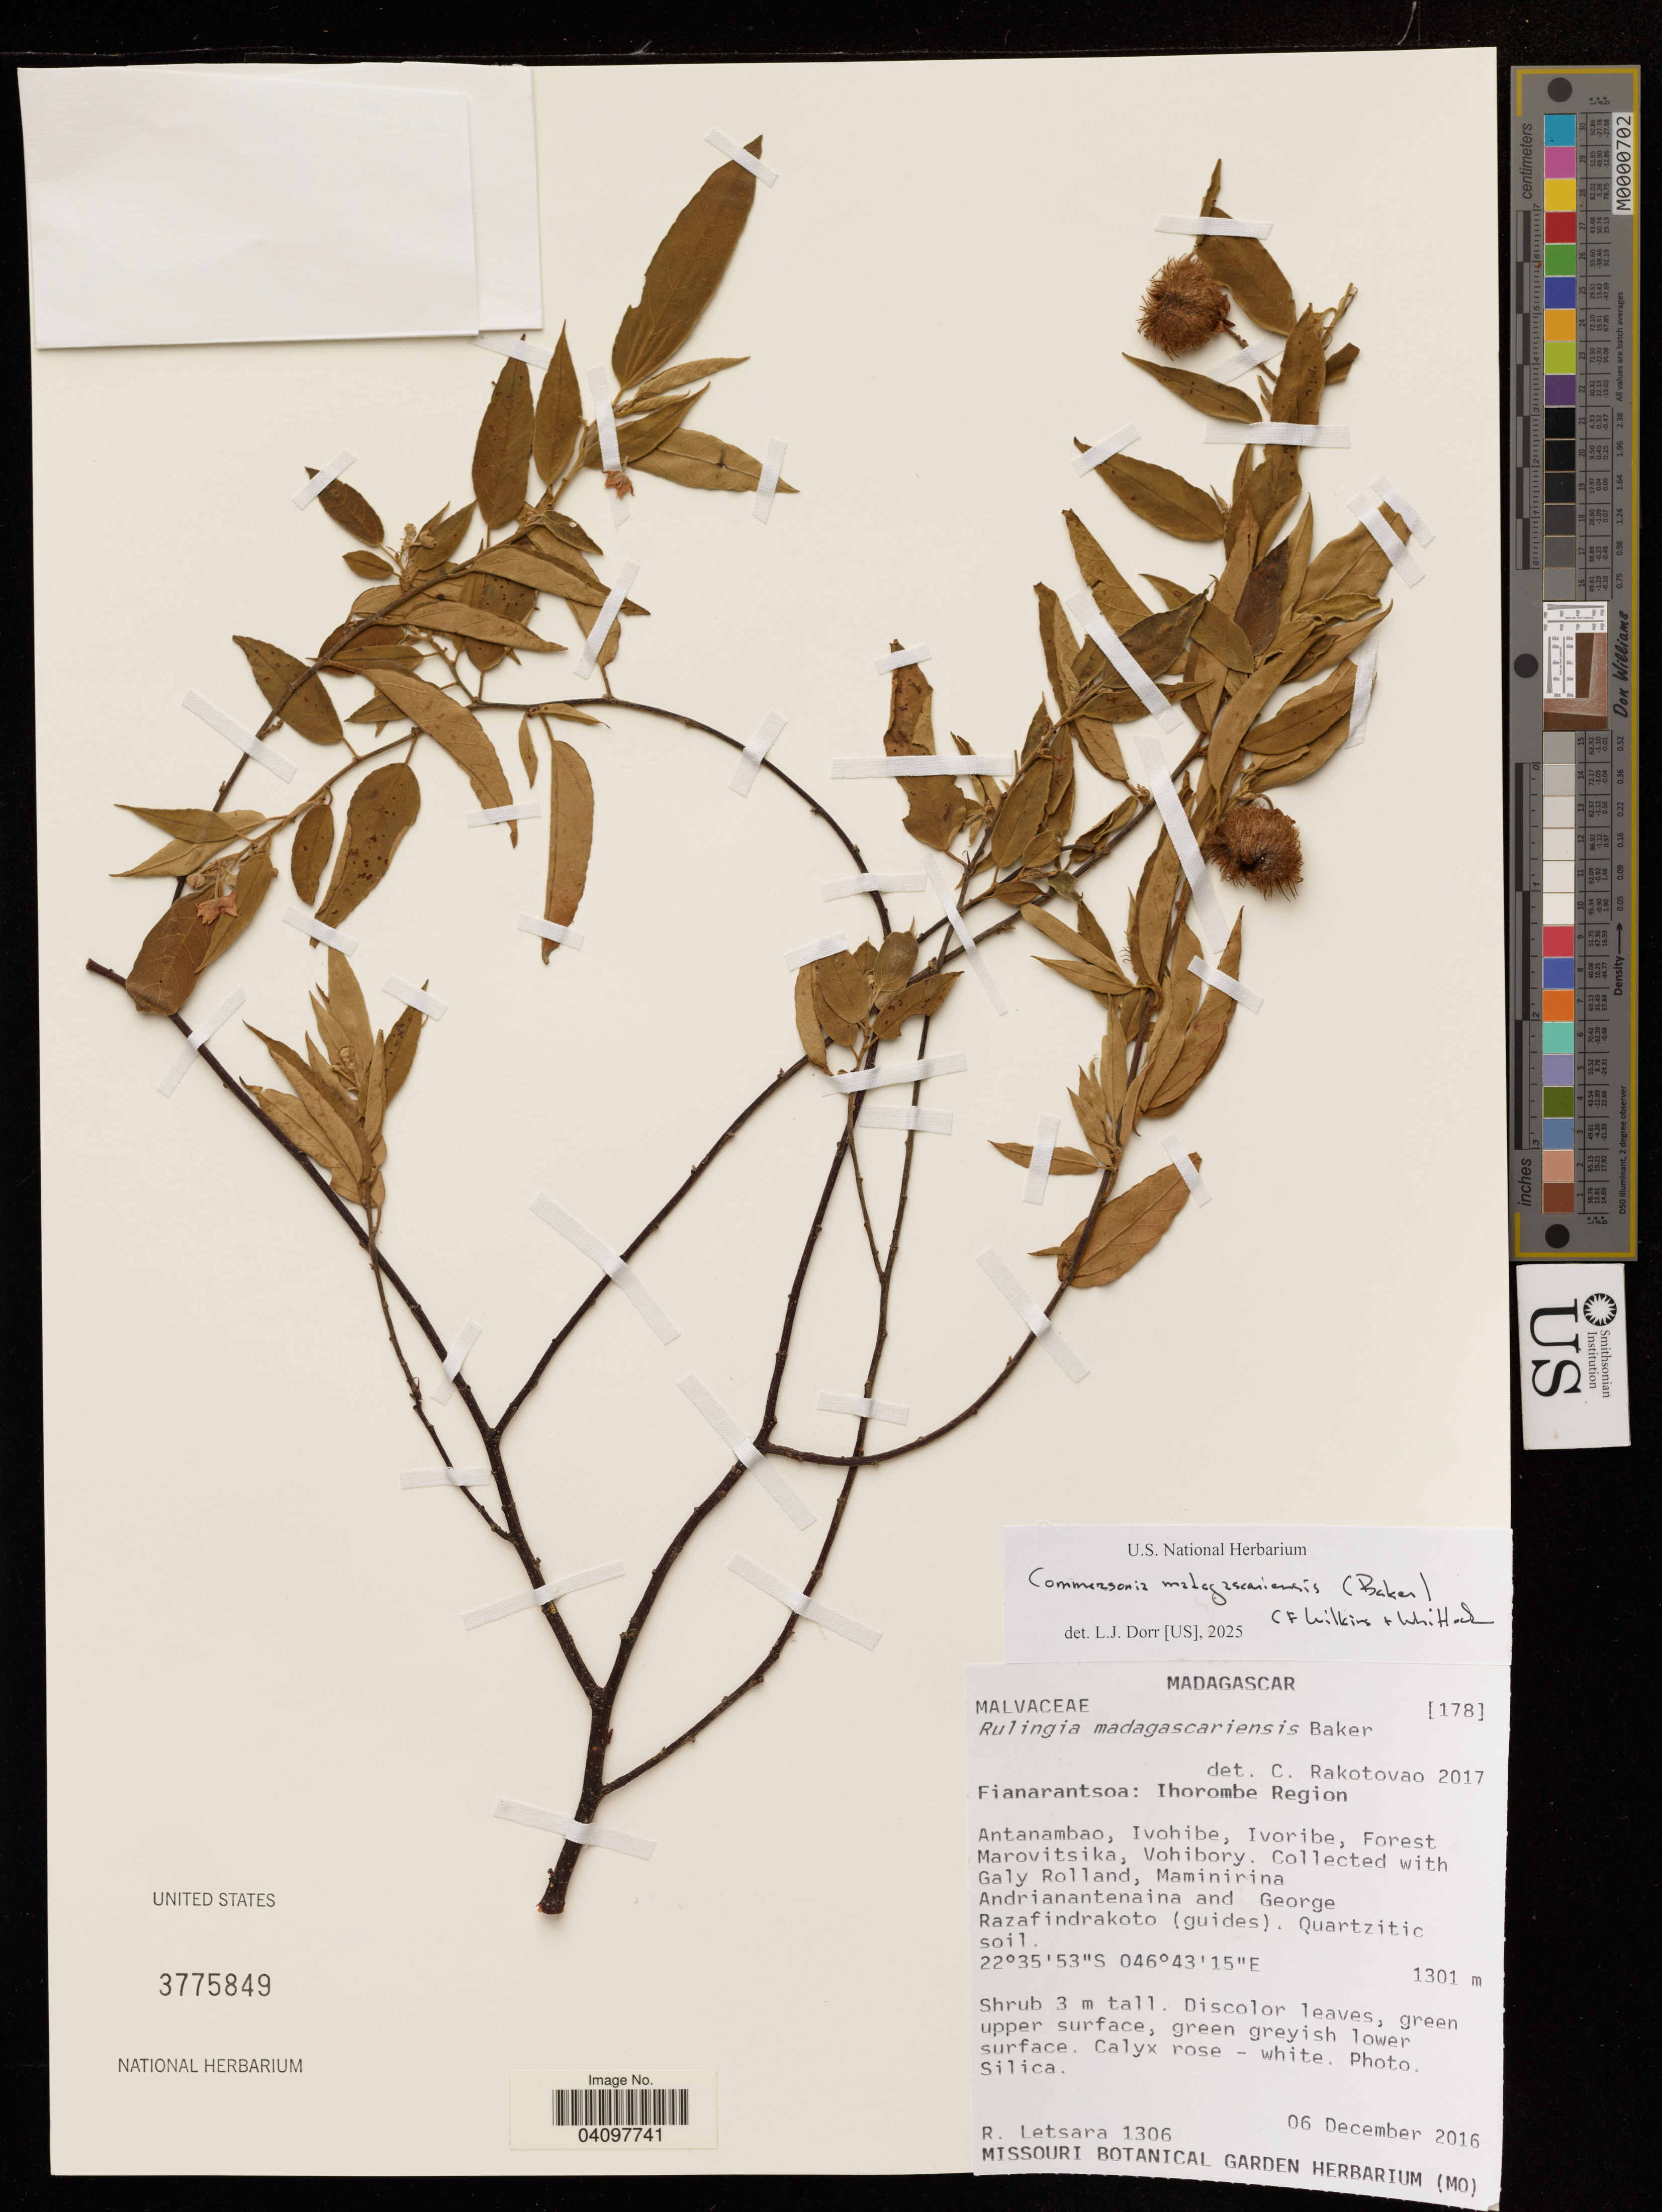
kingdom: Plantae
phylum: Tracheophyta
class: Magnoliopsida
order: Malvales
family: Malvaceae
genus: Commersonia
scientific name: Commersonia madagascariensis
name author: (Baker) C.F. Wilkins & Whitlock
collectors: R. Letsara, G. Rolland & M. Randrianantenaina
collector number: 1306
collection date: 2016-12-06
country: Madagascar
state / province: Fianarantsoa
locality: Ihorombe Region. Antanambao, Ivohibe, Ivoribe, Forest Marovitsika, Vohibory.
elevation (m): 1301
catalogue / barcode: US 3775849